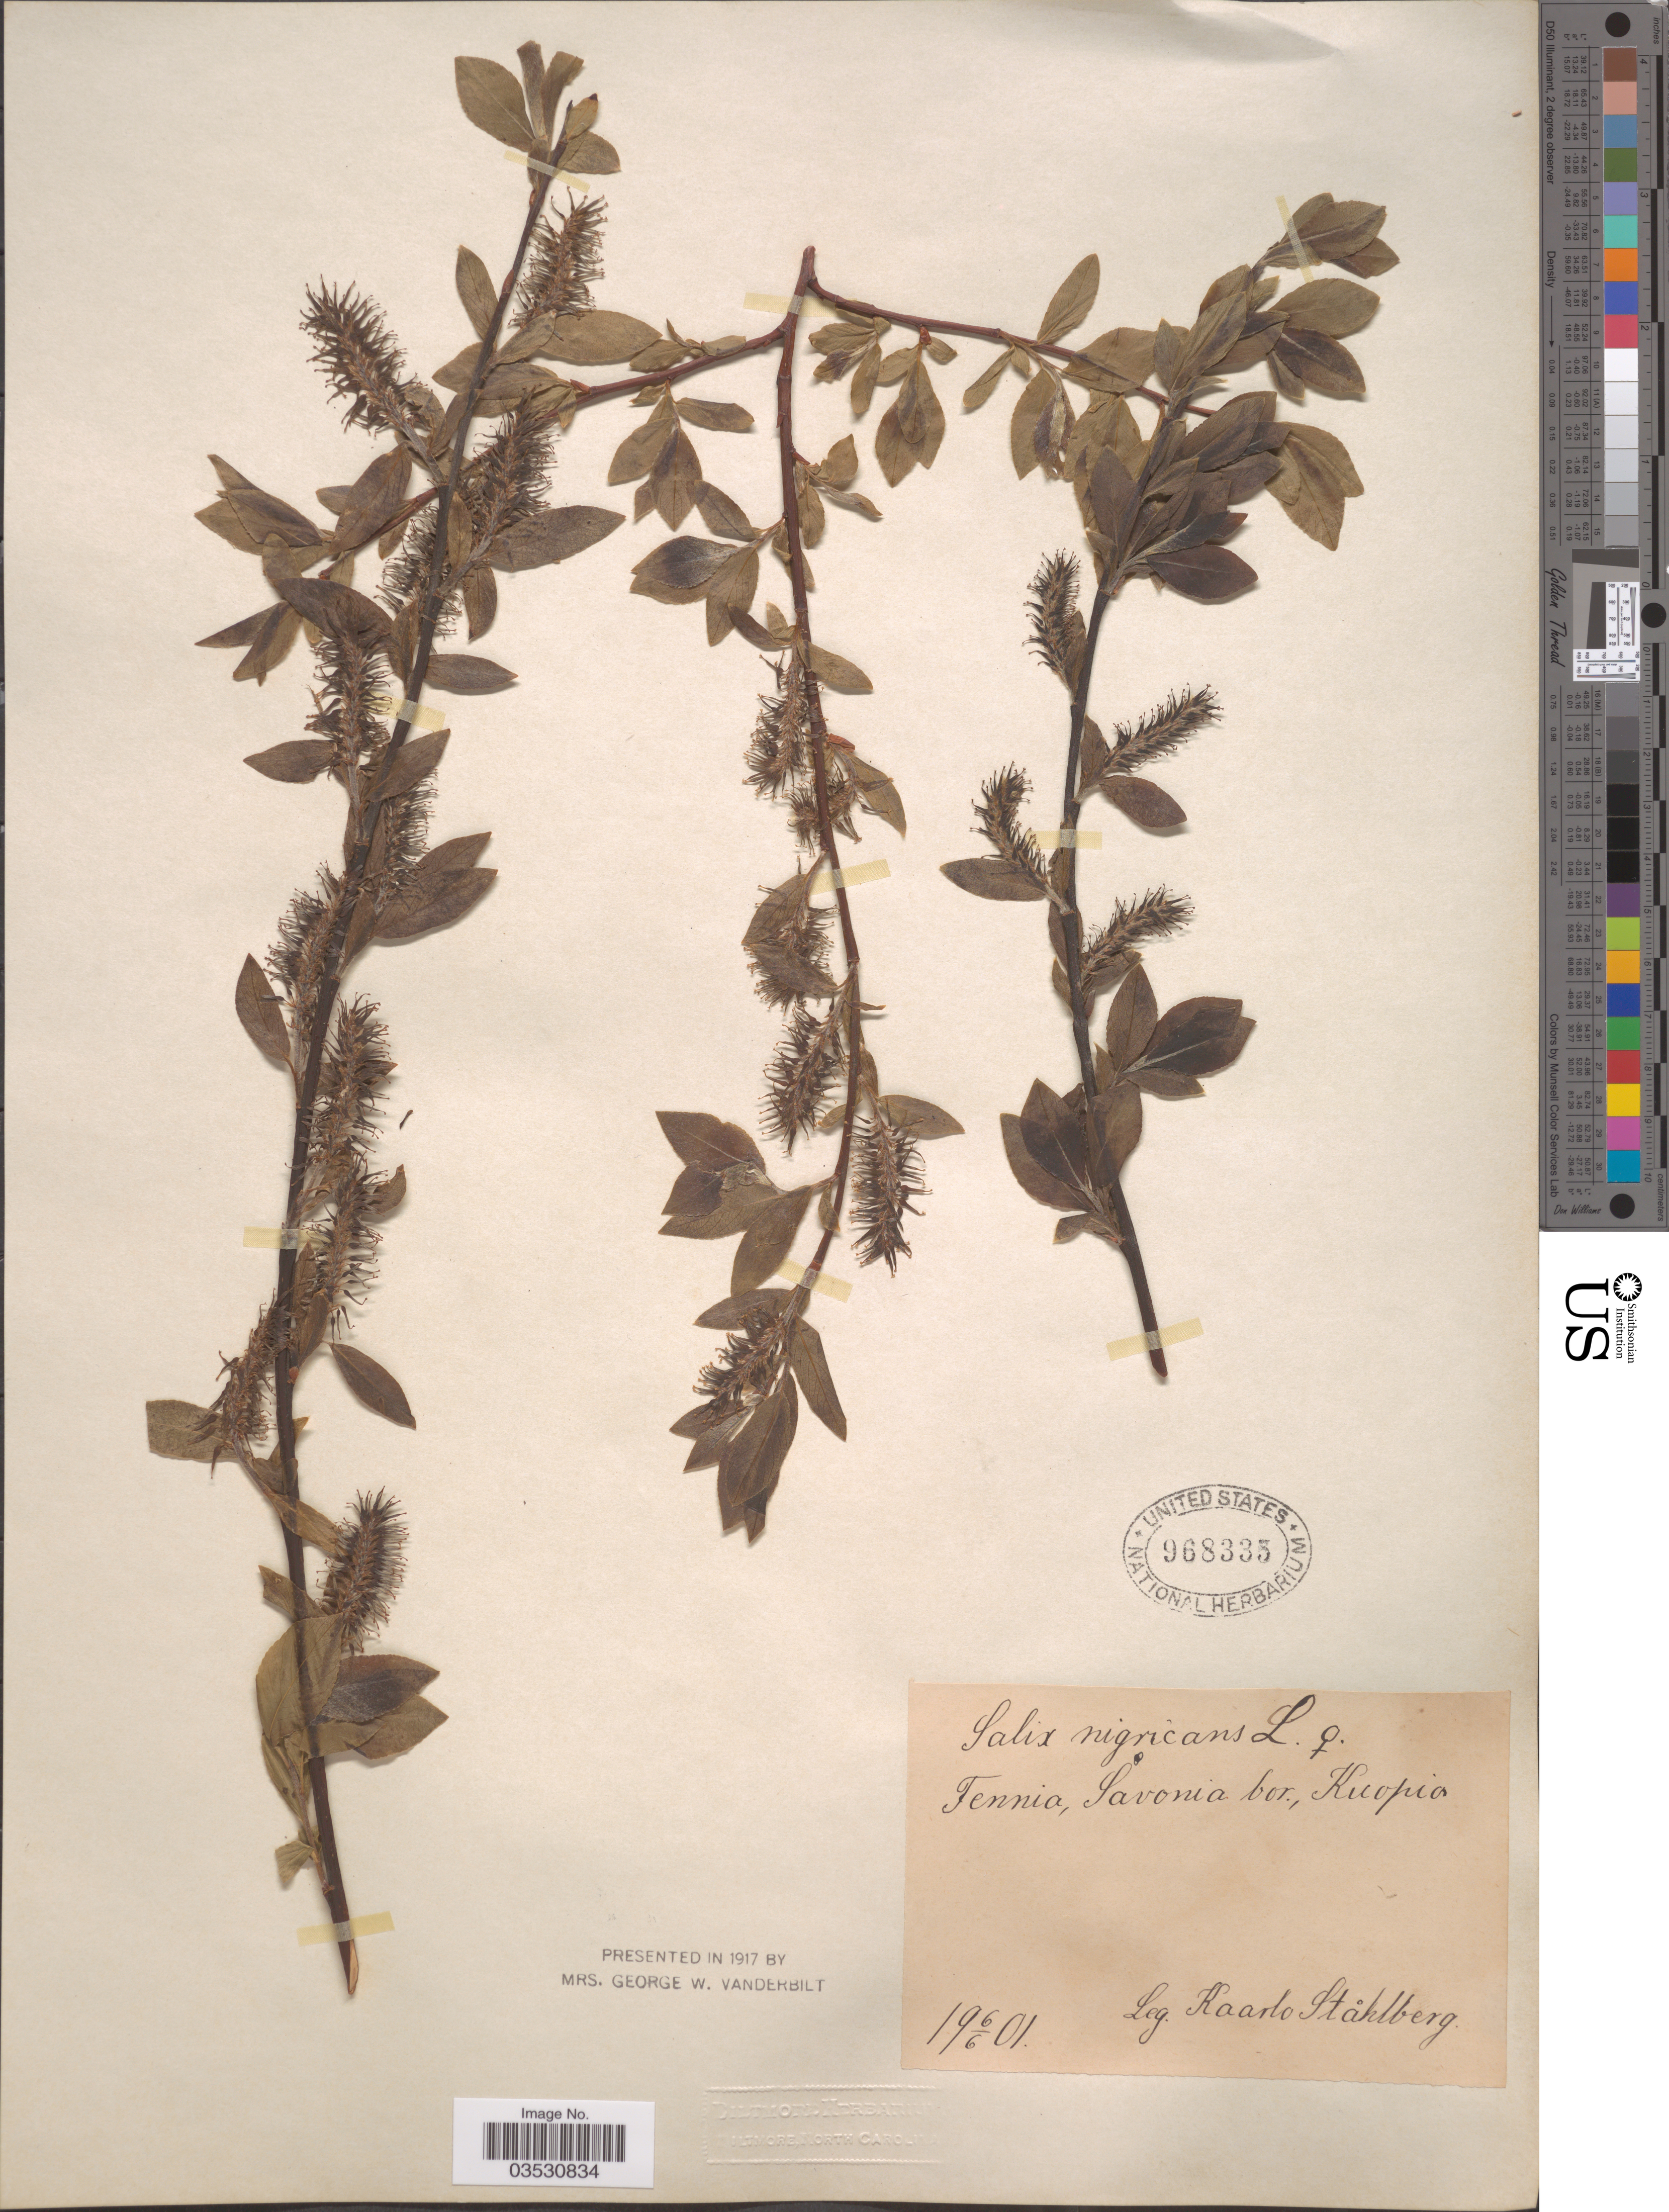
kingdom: Plantae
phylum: Tracheophyta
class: Magnoliopsida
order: Malpighiales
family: Salicaceae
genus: Salix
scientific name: Salix nigricans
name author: Sm.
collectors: K. Ståhlberg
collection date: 1901-06-06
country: Finland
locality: Fennia, Savonia bor., Kuopia.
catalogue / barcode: US 968335